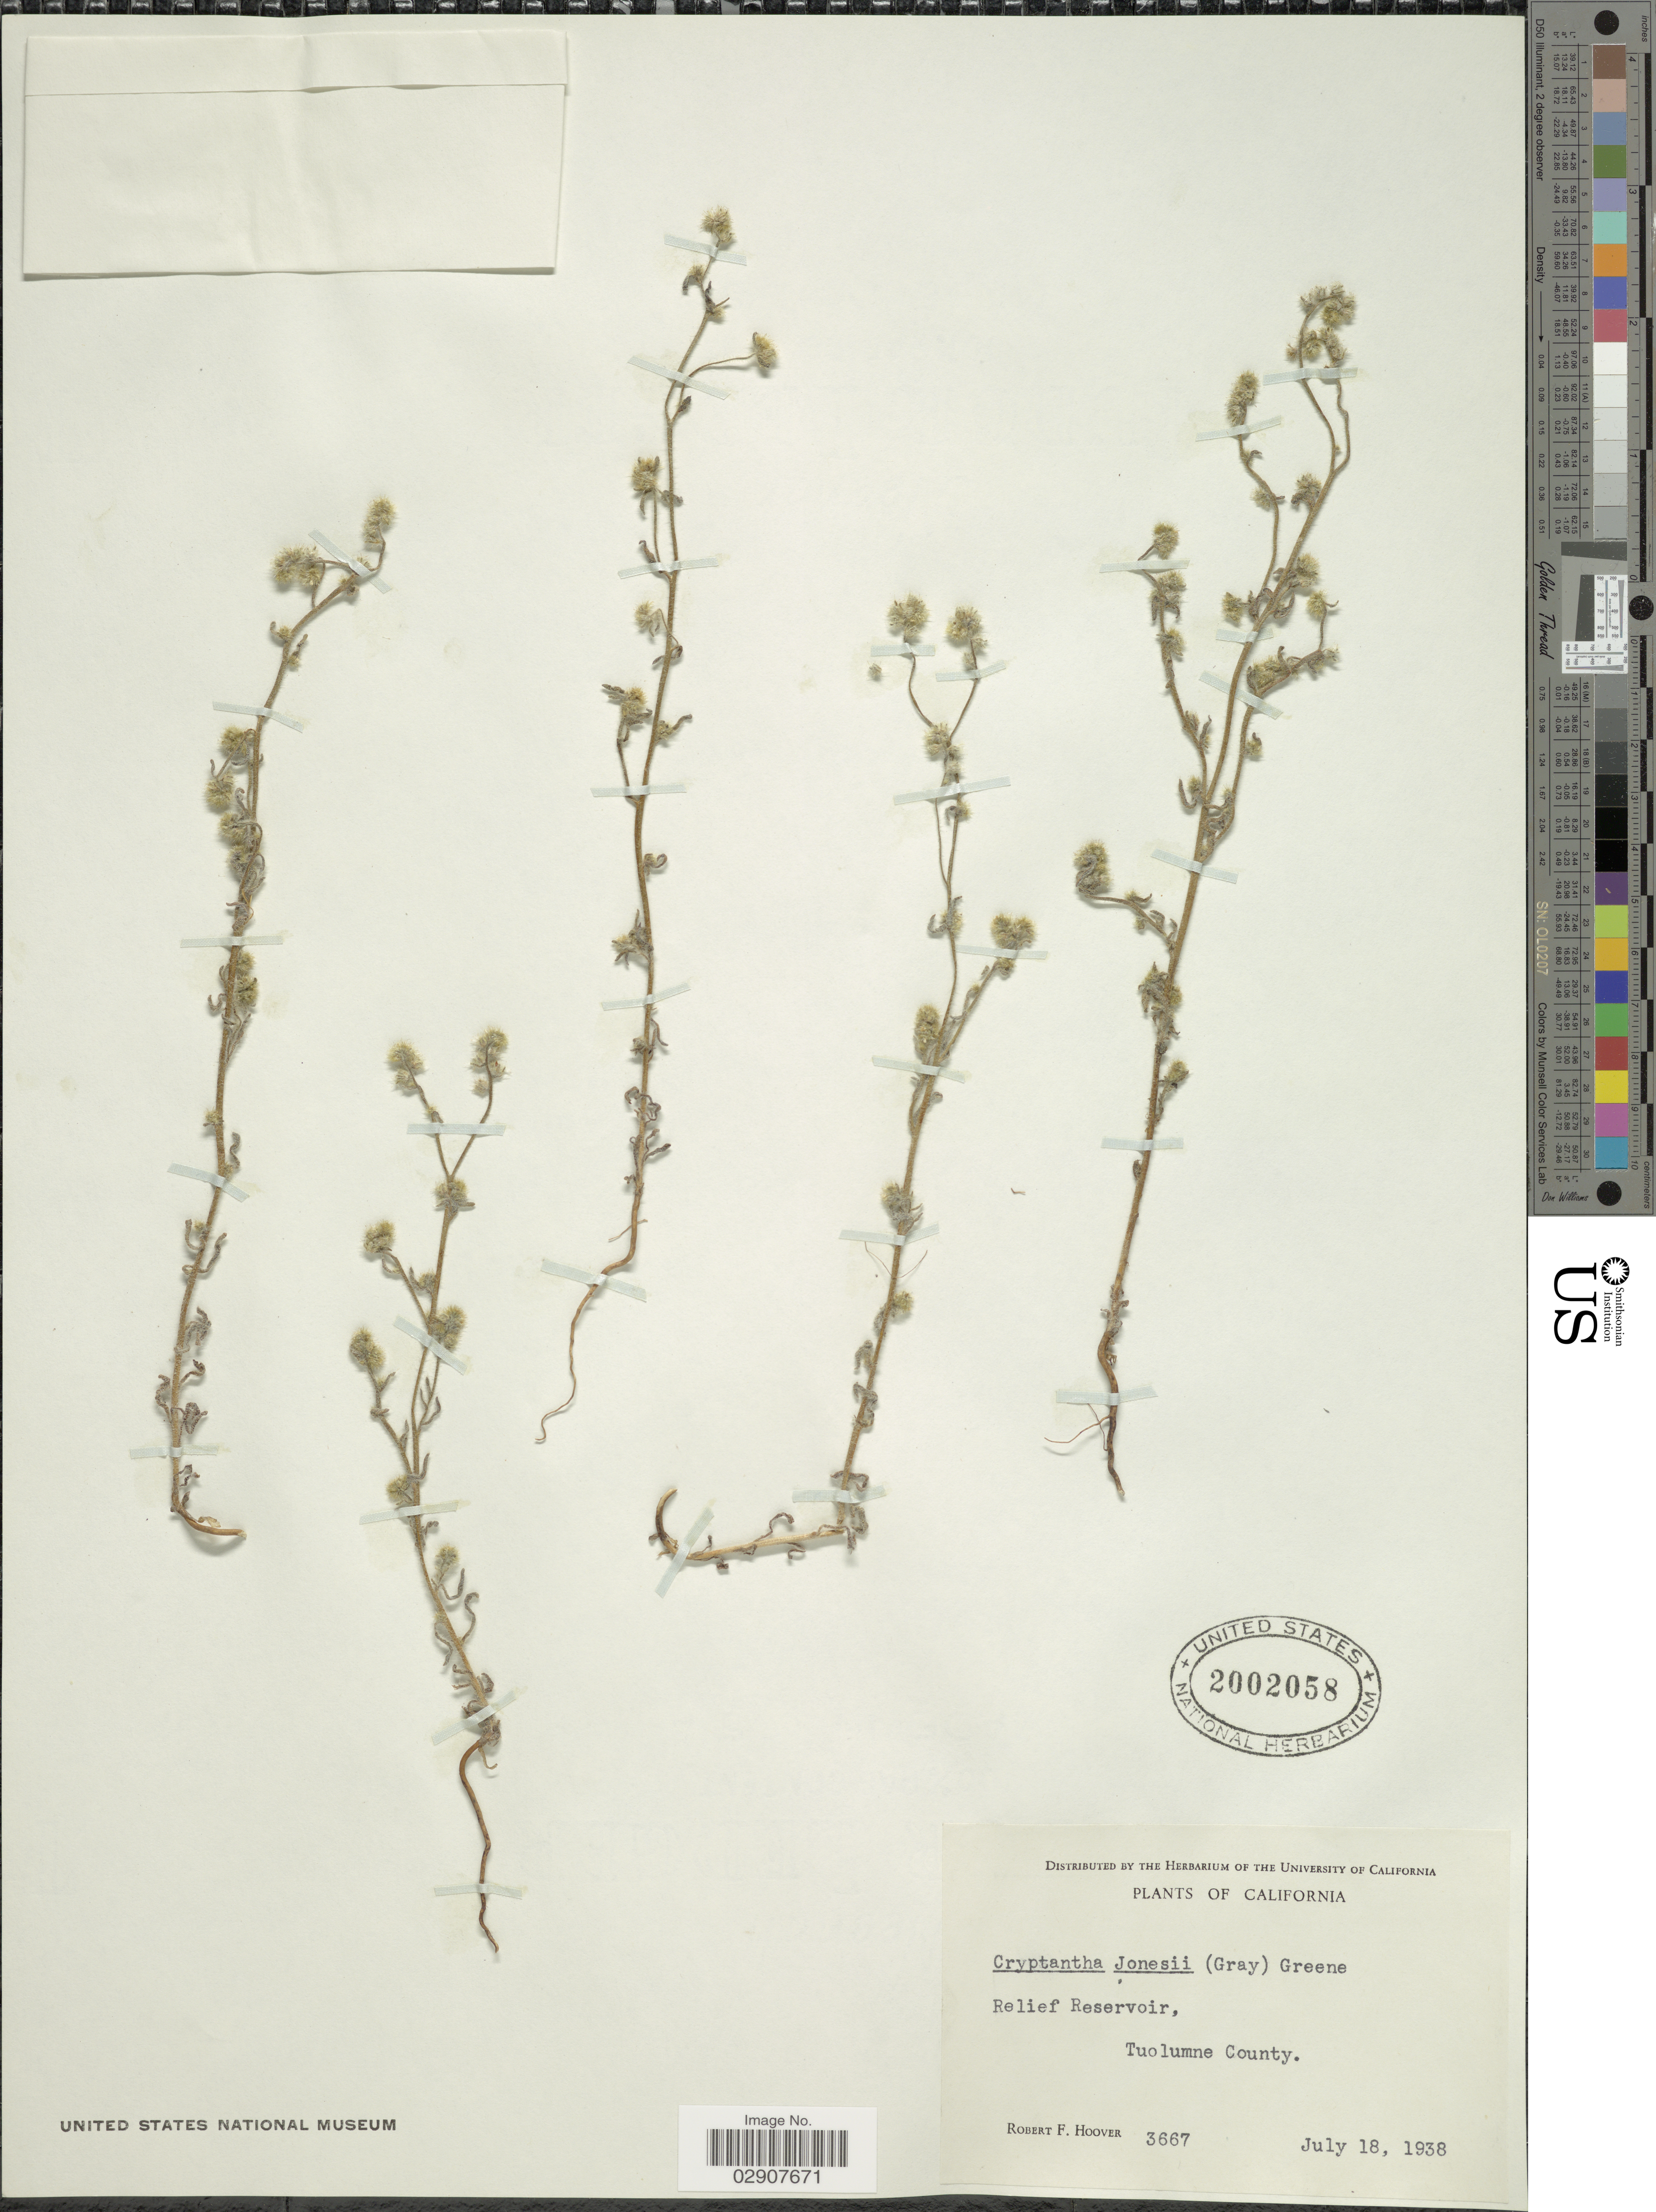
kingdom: Plantae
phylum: Tracheophyta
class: Magnoliopsida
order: Boraginales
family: Boraginaceae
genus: Cryptantha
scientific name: Cryptantha jonesii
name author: (A. Gray) S.W. Greene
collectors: R. F. Hoover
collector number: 3667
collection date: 1938-07-18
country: United States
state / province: California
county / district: Tuolumne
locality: Relief Reservoir, Tuolumne County.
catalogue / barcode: US 2002058